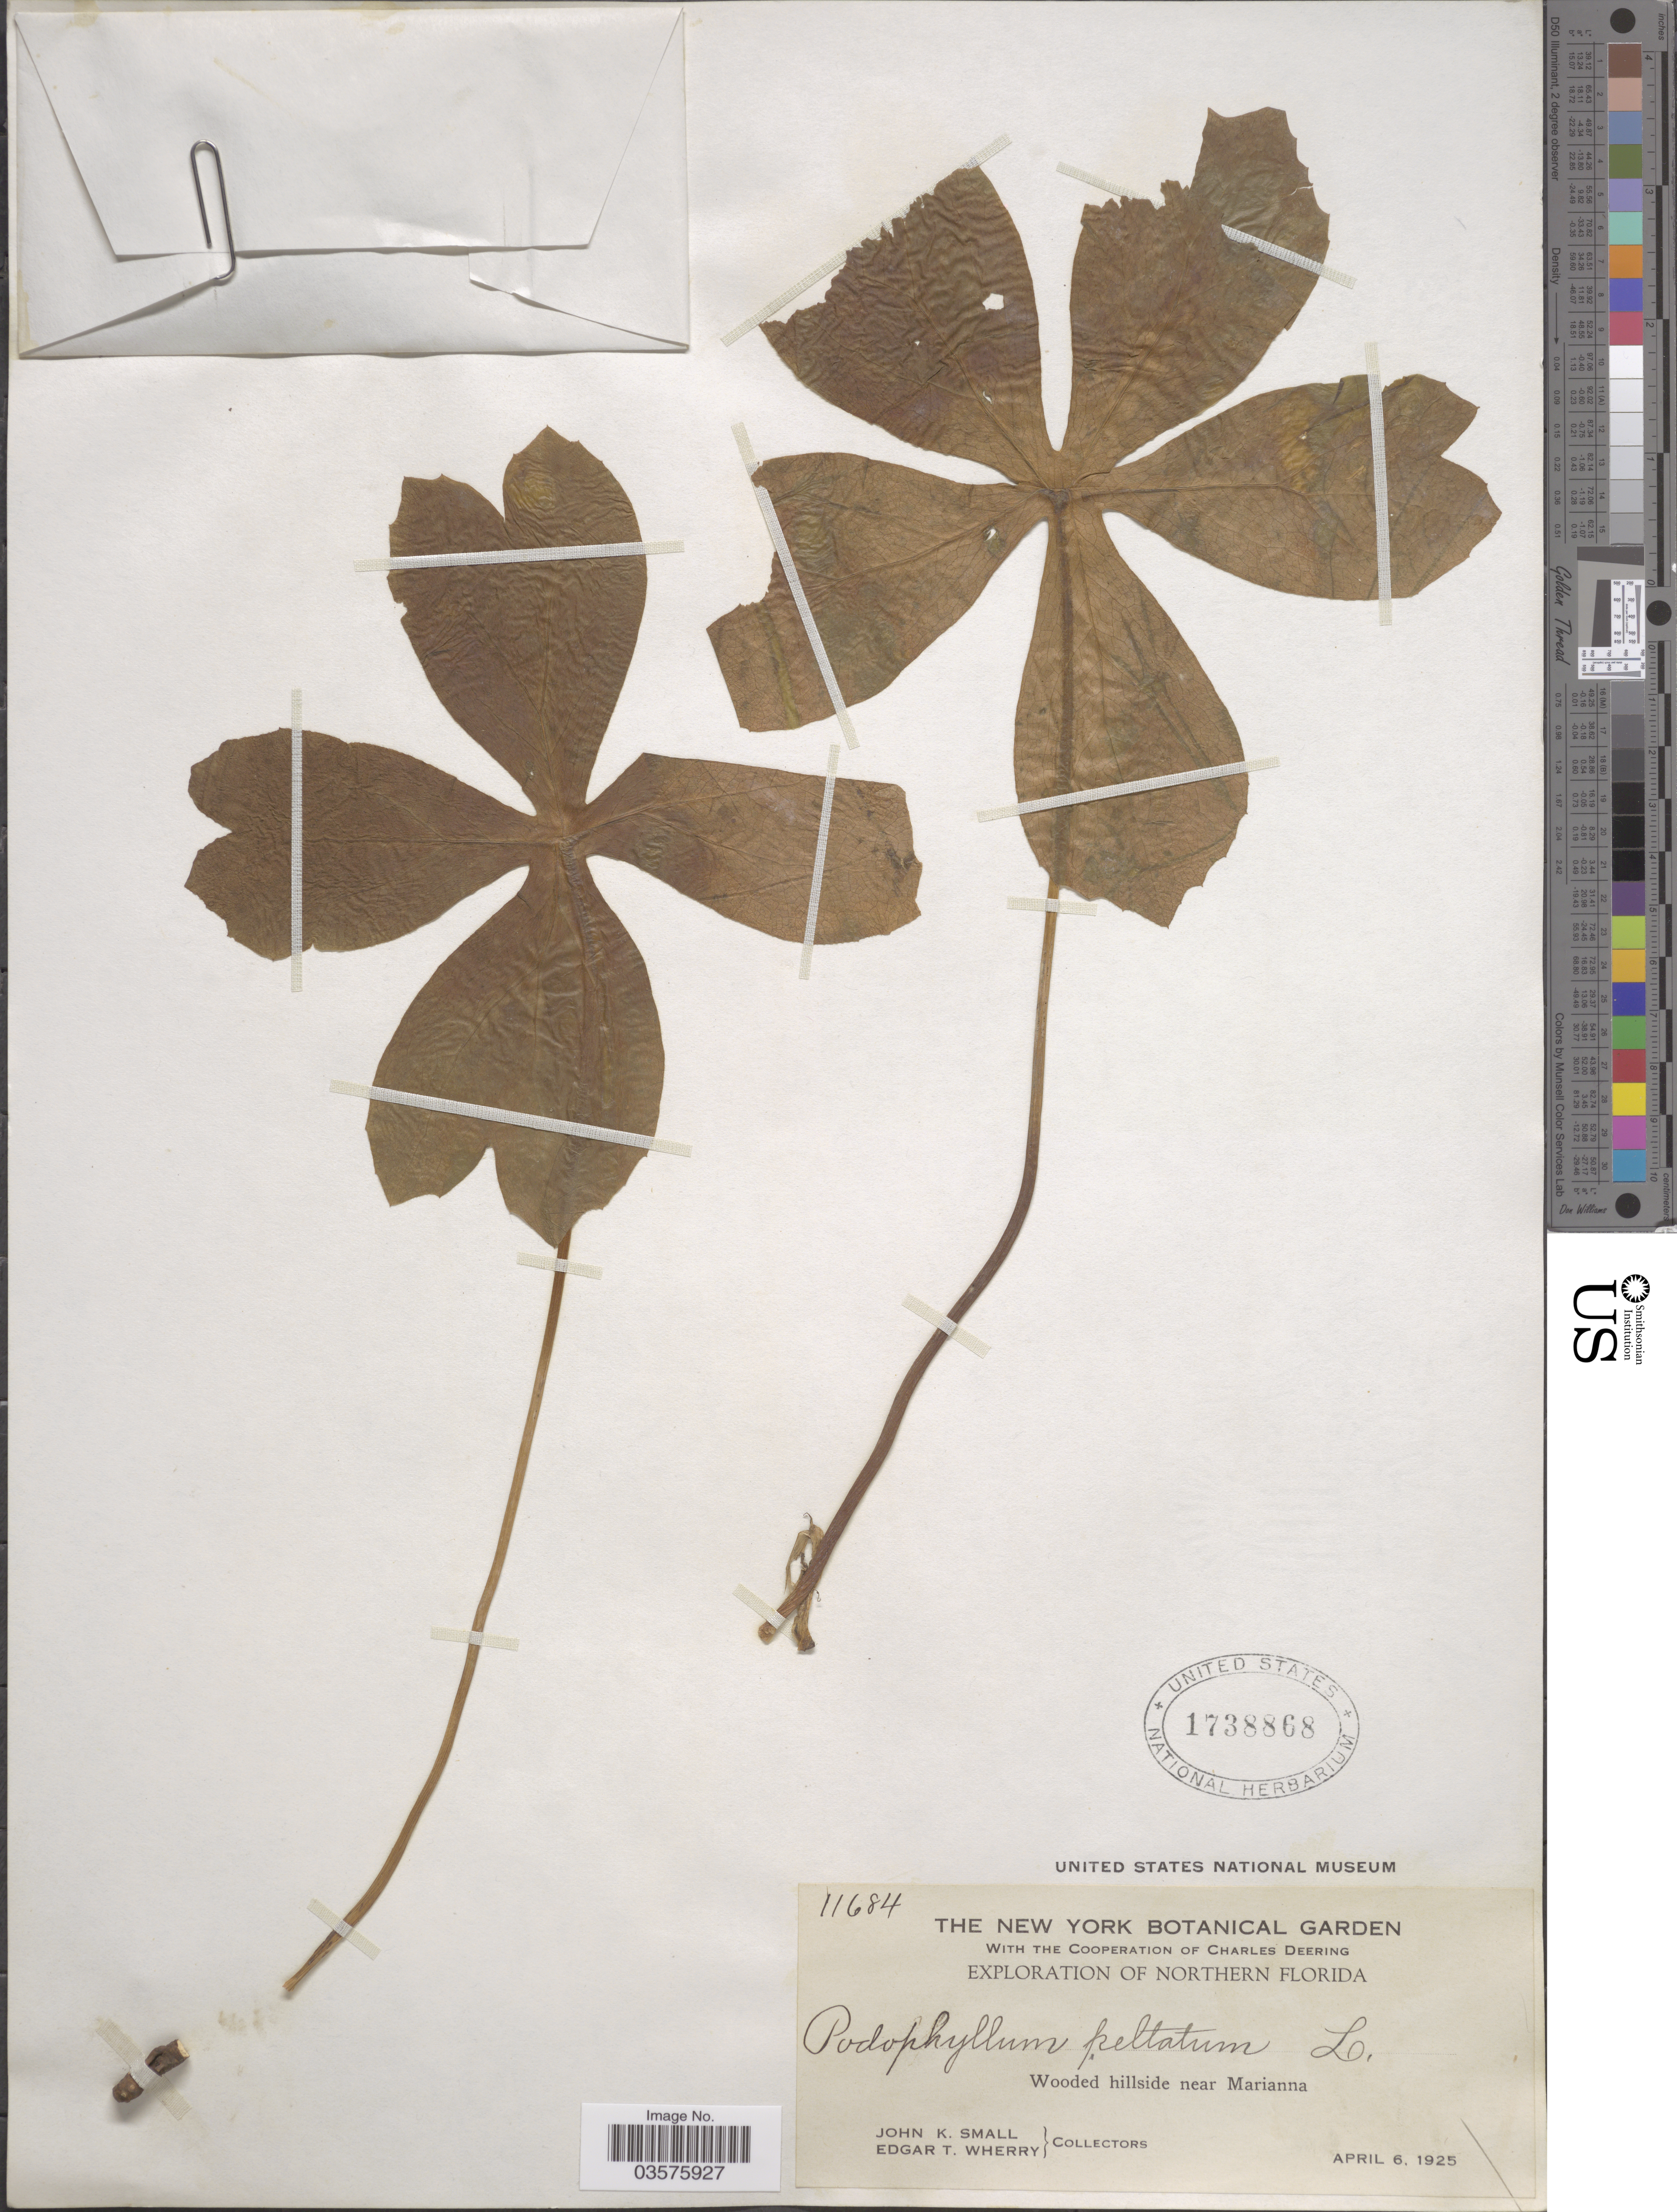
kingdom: Plantae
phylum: Tracheophyta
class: Magnoliopsida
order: Ranunculales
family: Berberidaceae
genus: Podophyllum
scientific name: Podophyllum peltatum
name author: L.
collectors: J. K. Small & E. T. Wherry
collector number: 11684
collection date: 1925-04-06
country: United States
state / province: Florida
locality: Northern Florida. Wooded hillside near Marianna.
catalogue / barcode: US 1738868